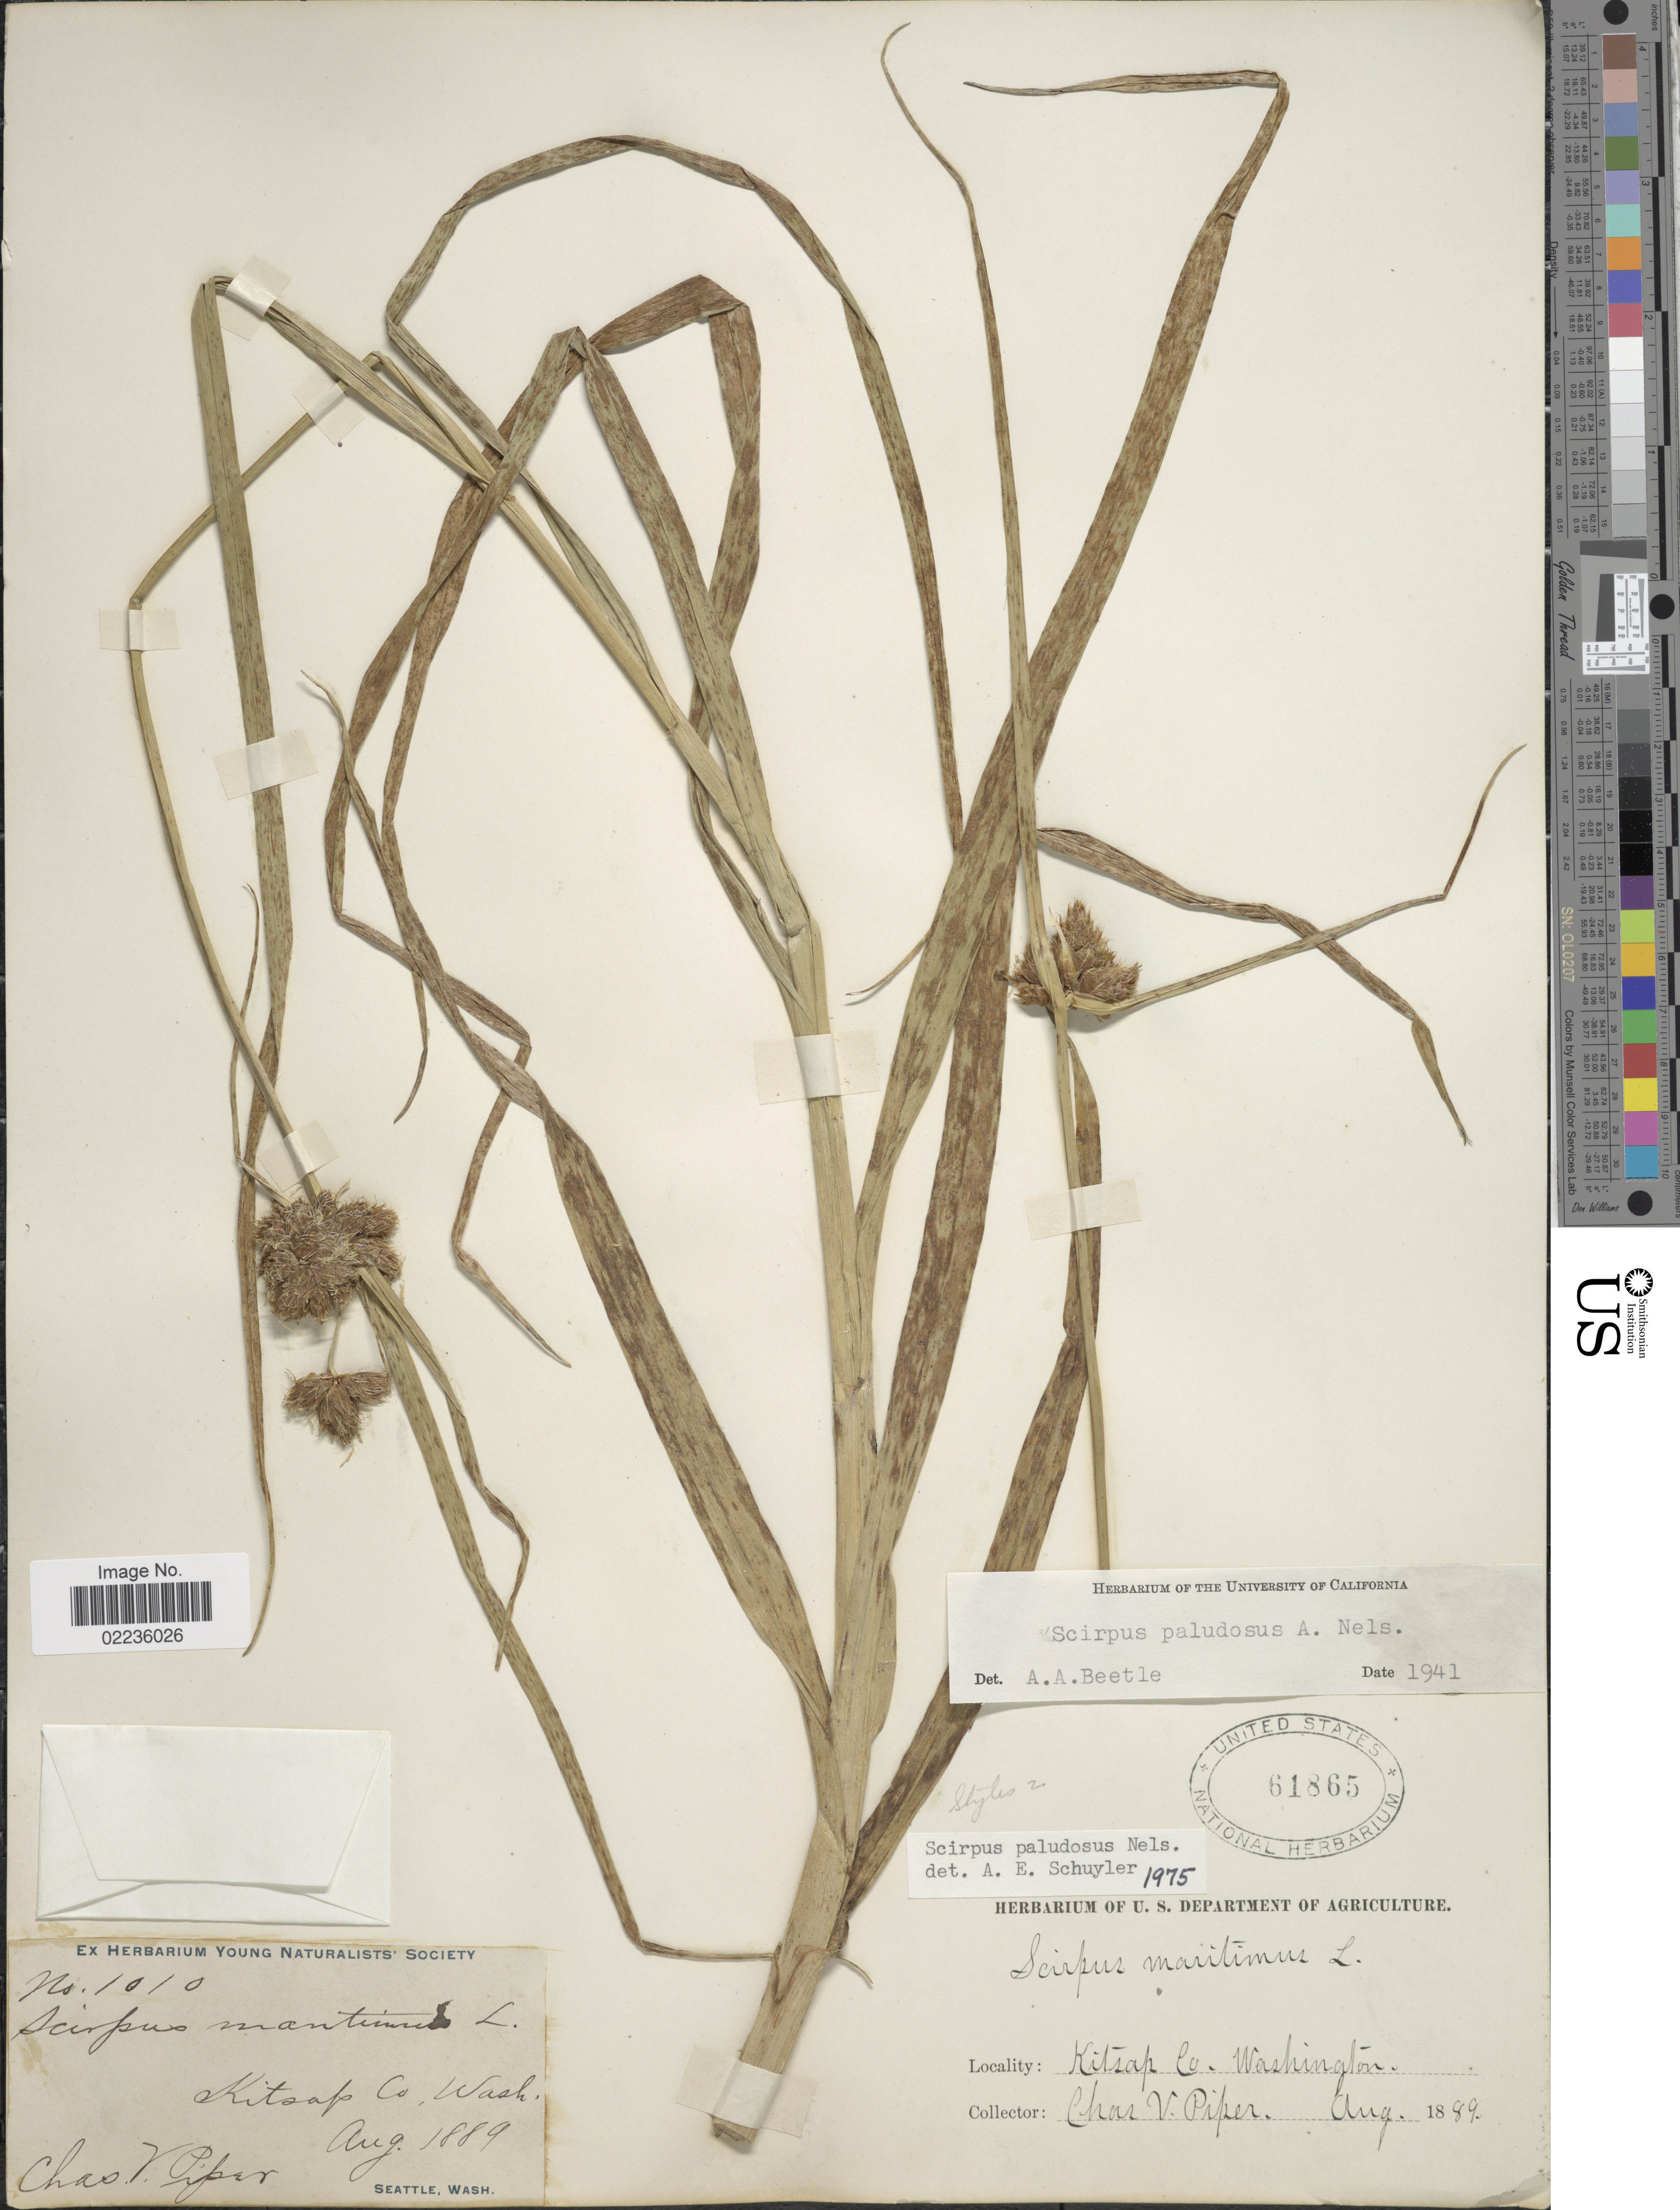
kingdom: Plantae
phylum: Tracheophyta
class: Liliopsida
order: Poales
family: Cyperaceae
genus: Bolboschoenus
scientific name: Bolboschoenus maritimus subsp. paludosus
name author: (A. Nelson) T. Koyama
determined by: Strong, M. T., (US), Smithsonian Institution - National Museum of Natural History (UNITED STATES)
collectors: C. V. Piper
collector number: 1010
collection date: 1889-08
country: United States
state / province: Washington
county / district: Kitsap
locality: Kitsap Co.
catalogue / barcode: US 61865